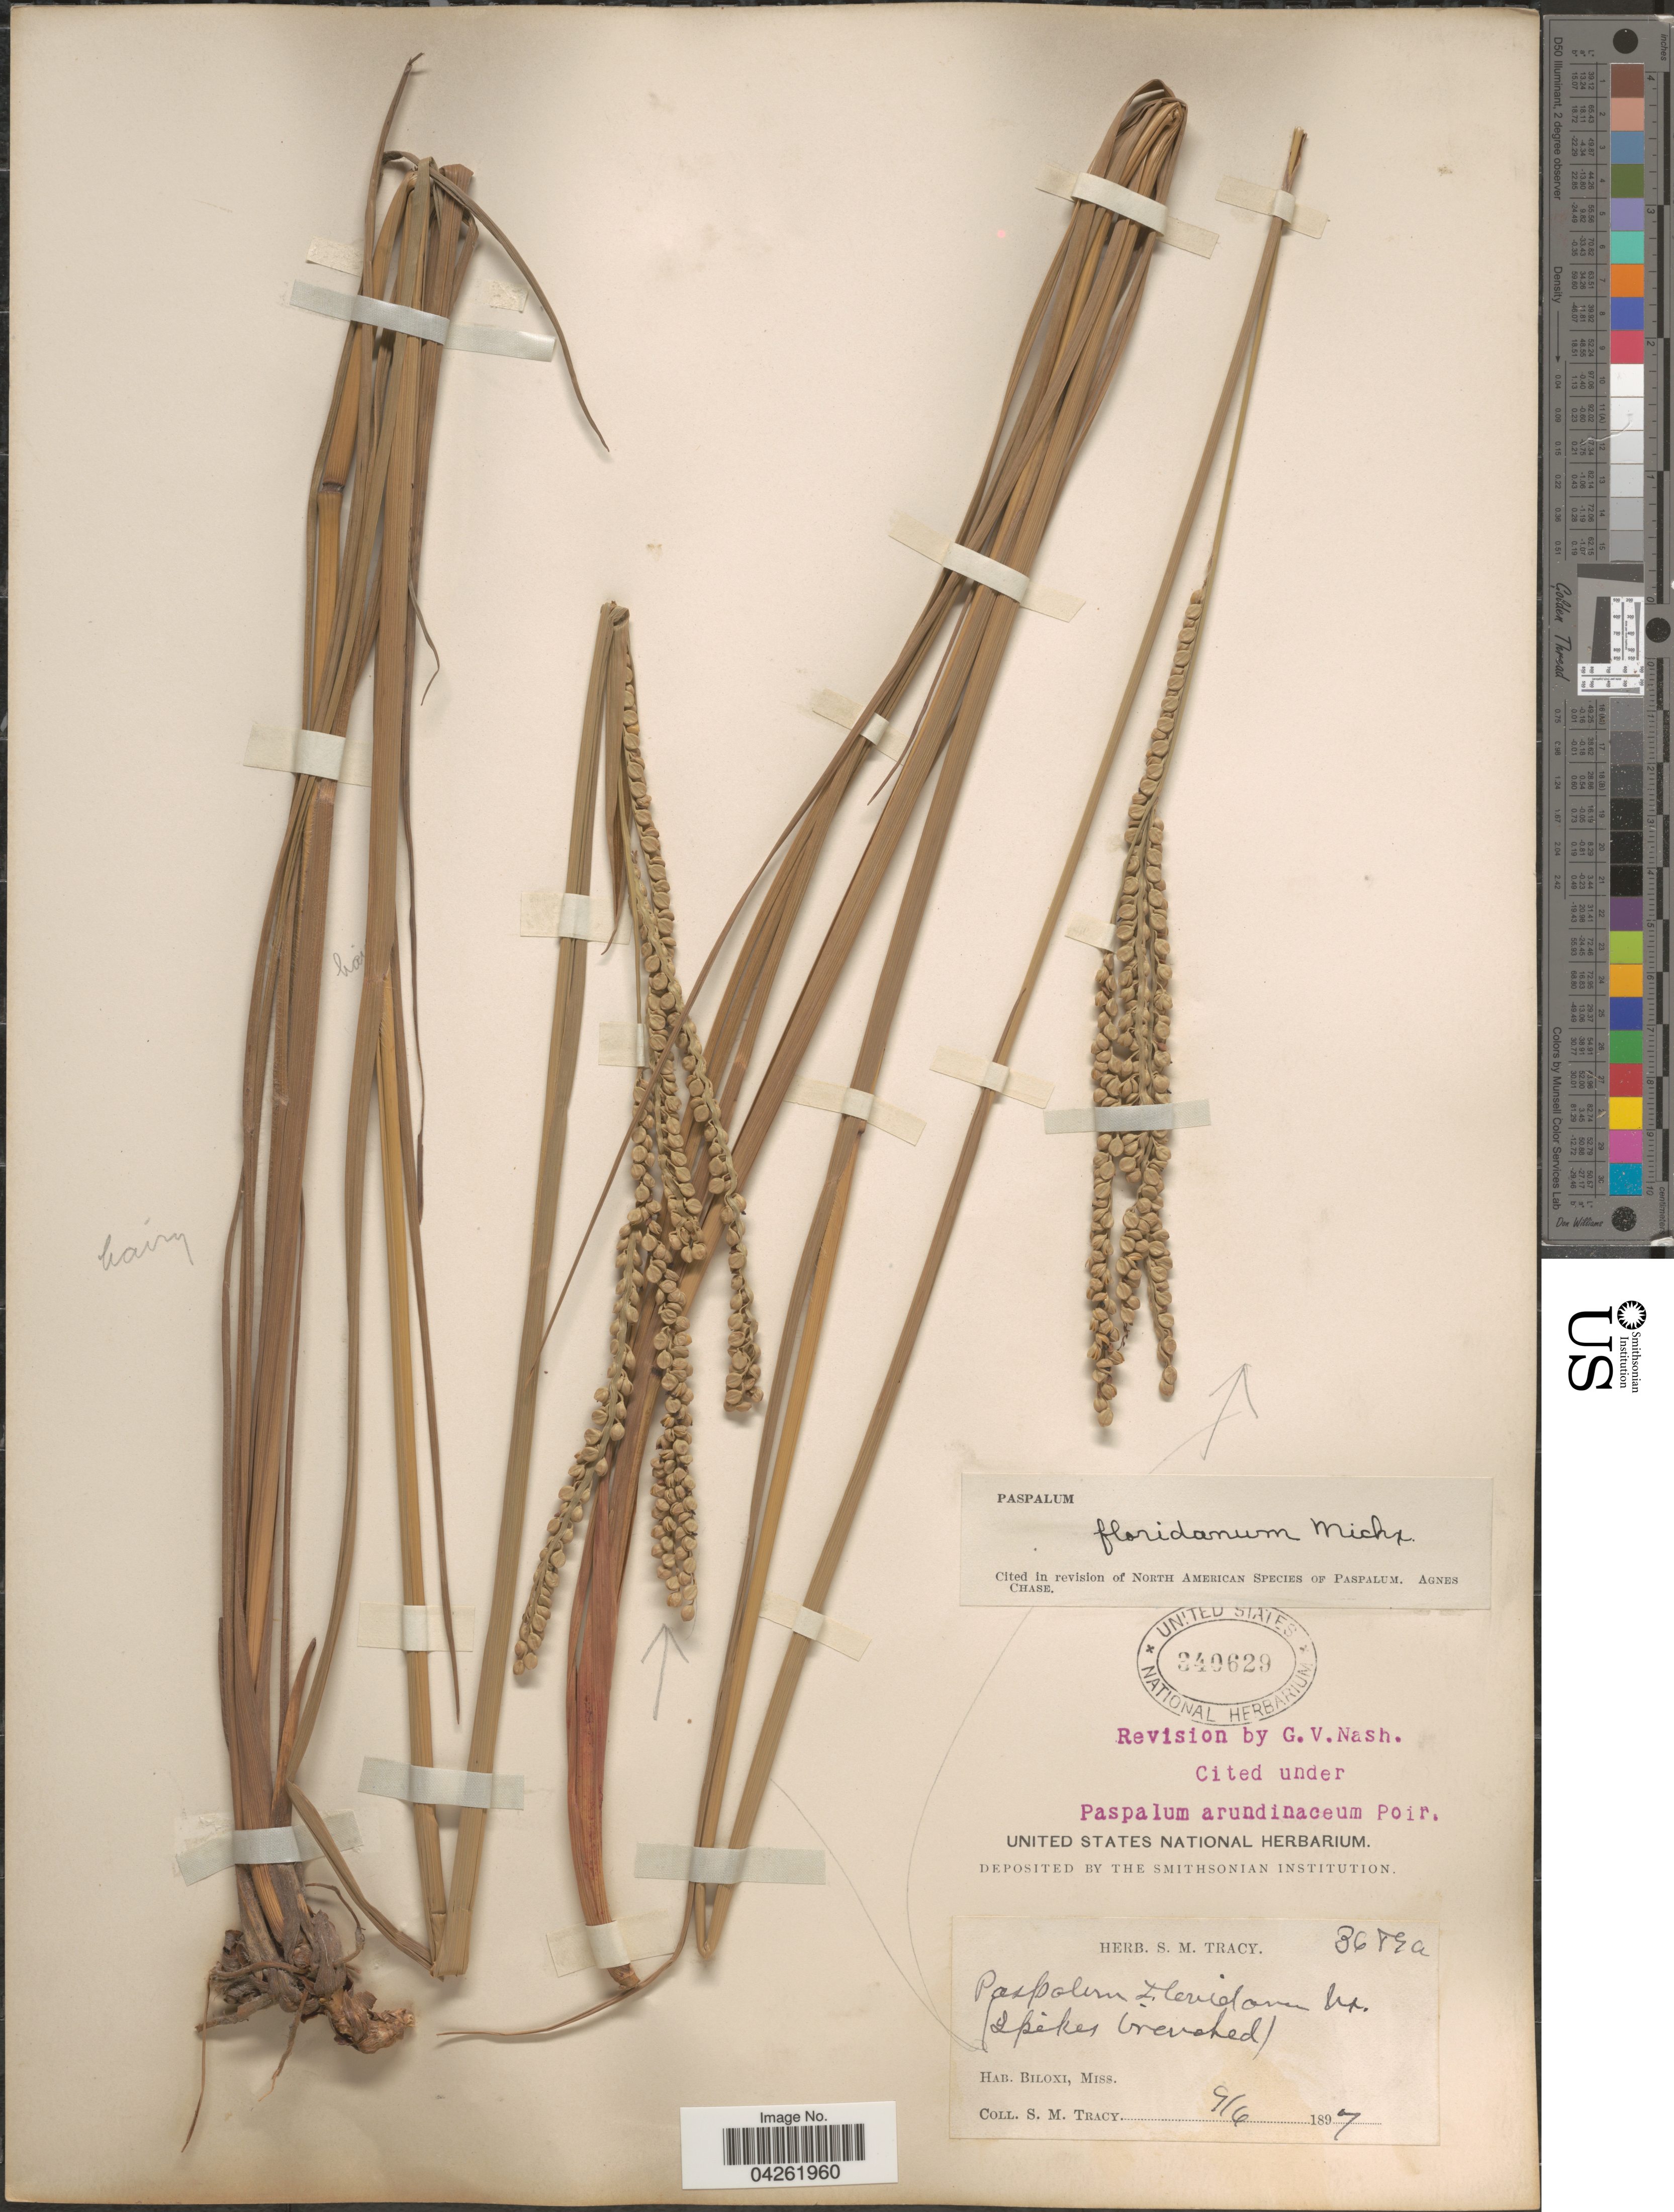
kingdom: Plantae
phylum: Tracheophyta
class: Liliopsida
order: Poales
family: Poaceae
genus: Paspalum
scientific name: Paspalum floridanum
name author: Michx.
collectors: S. M. Tracy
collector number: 3689a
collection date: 1897-09-06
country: United States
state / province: Mississippi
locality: Biloxi.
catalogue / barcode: US 340629